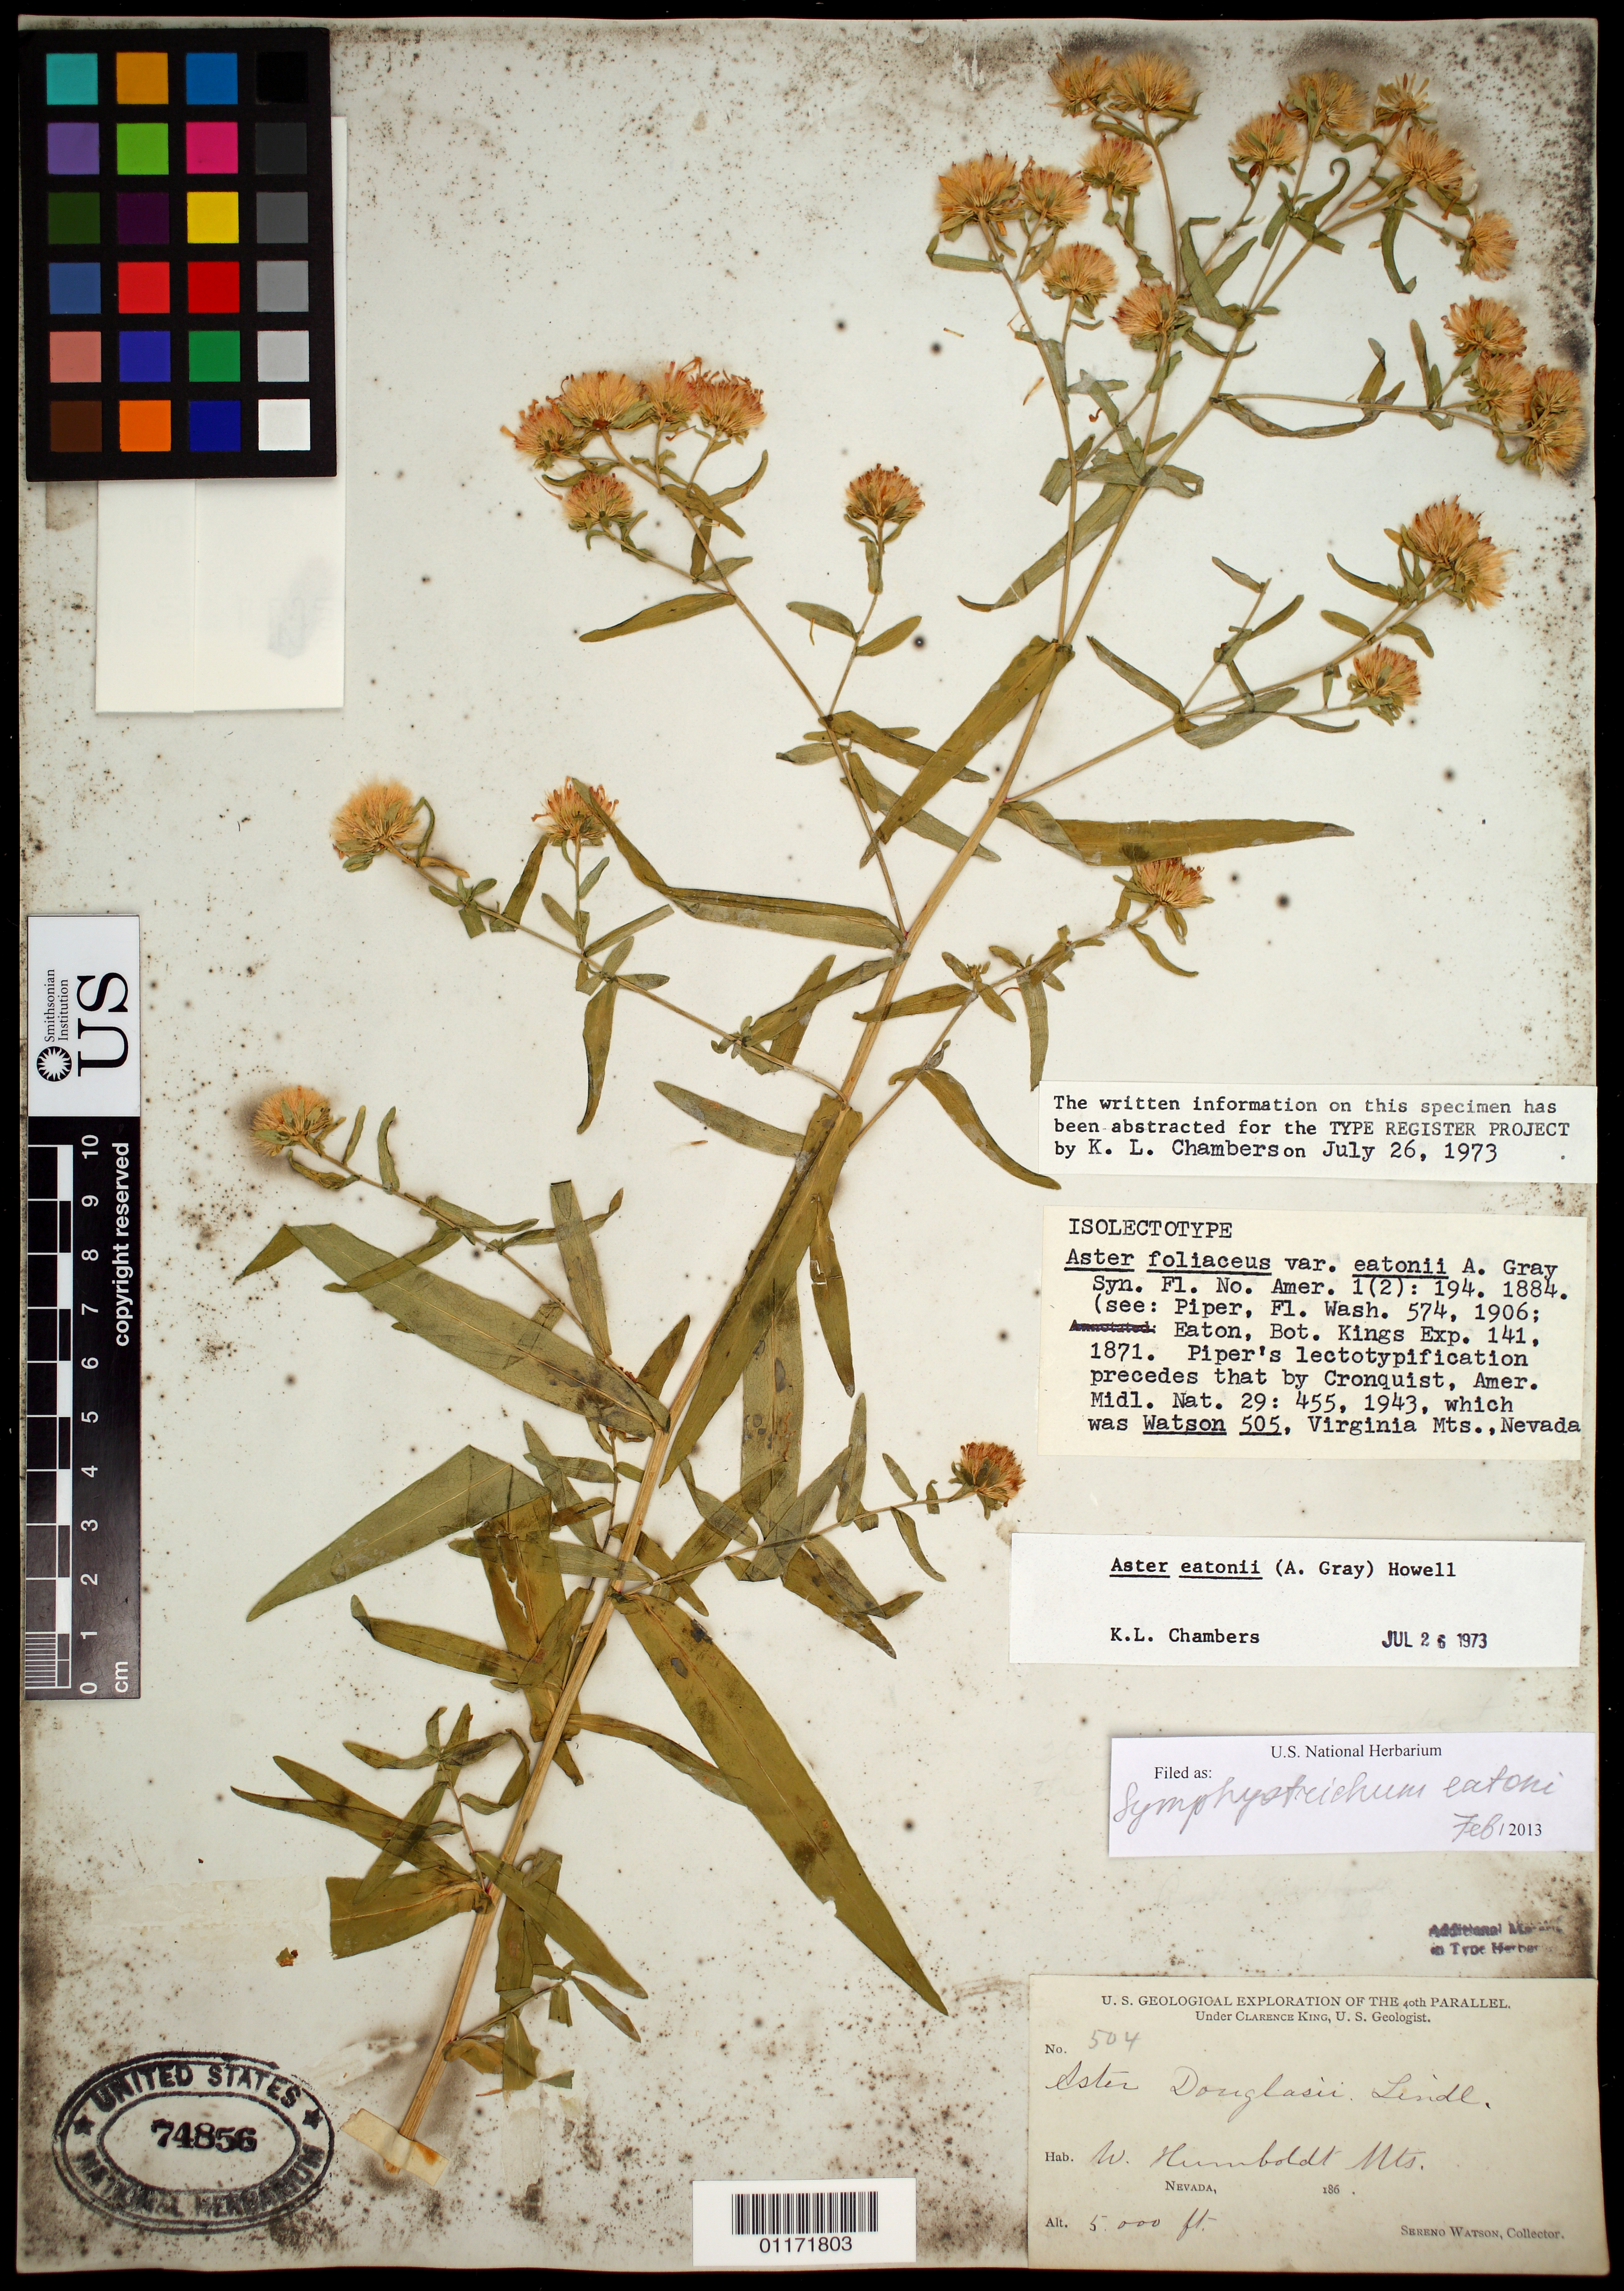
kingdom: Plantae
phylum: Tracheophyta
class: Magnoliopsida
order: Asterales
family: Asteraceae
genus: Symphyotrichum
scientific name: Symphyotrichum eatonii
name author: (A. Gray) G.L. Nesom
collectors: S. Watson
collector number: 504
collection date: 1867-09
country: United States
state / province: Nevada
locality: W. Humboldt Mts.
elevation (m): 1524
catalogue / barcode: US 74856